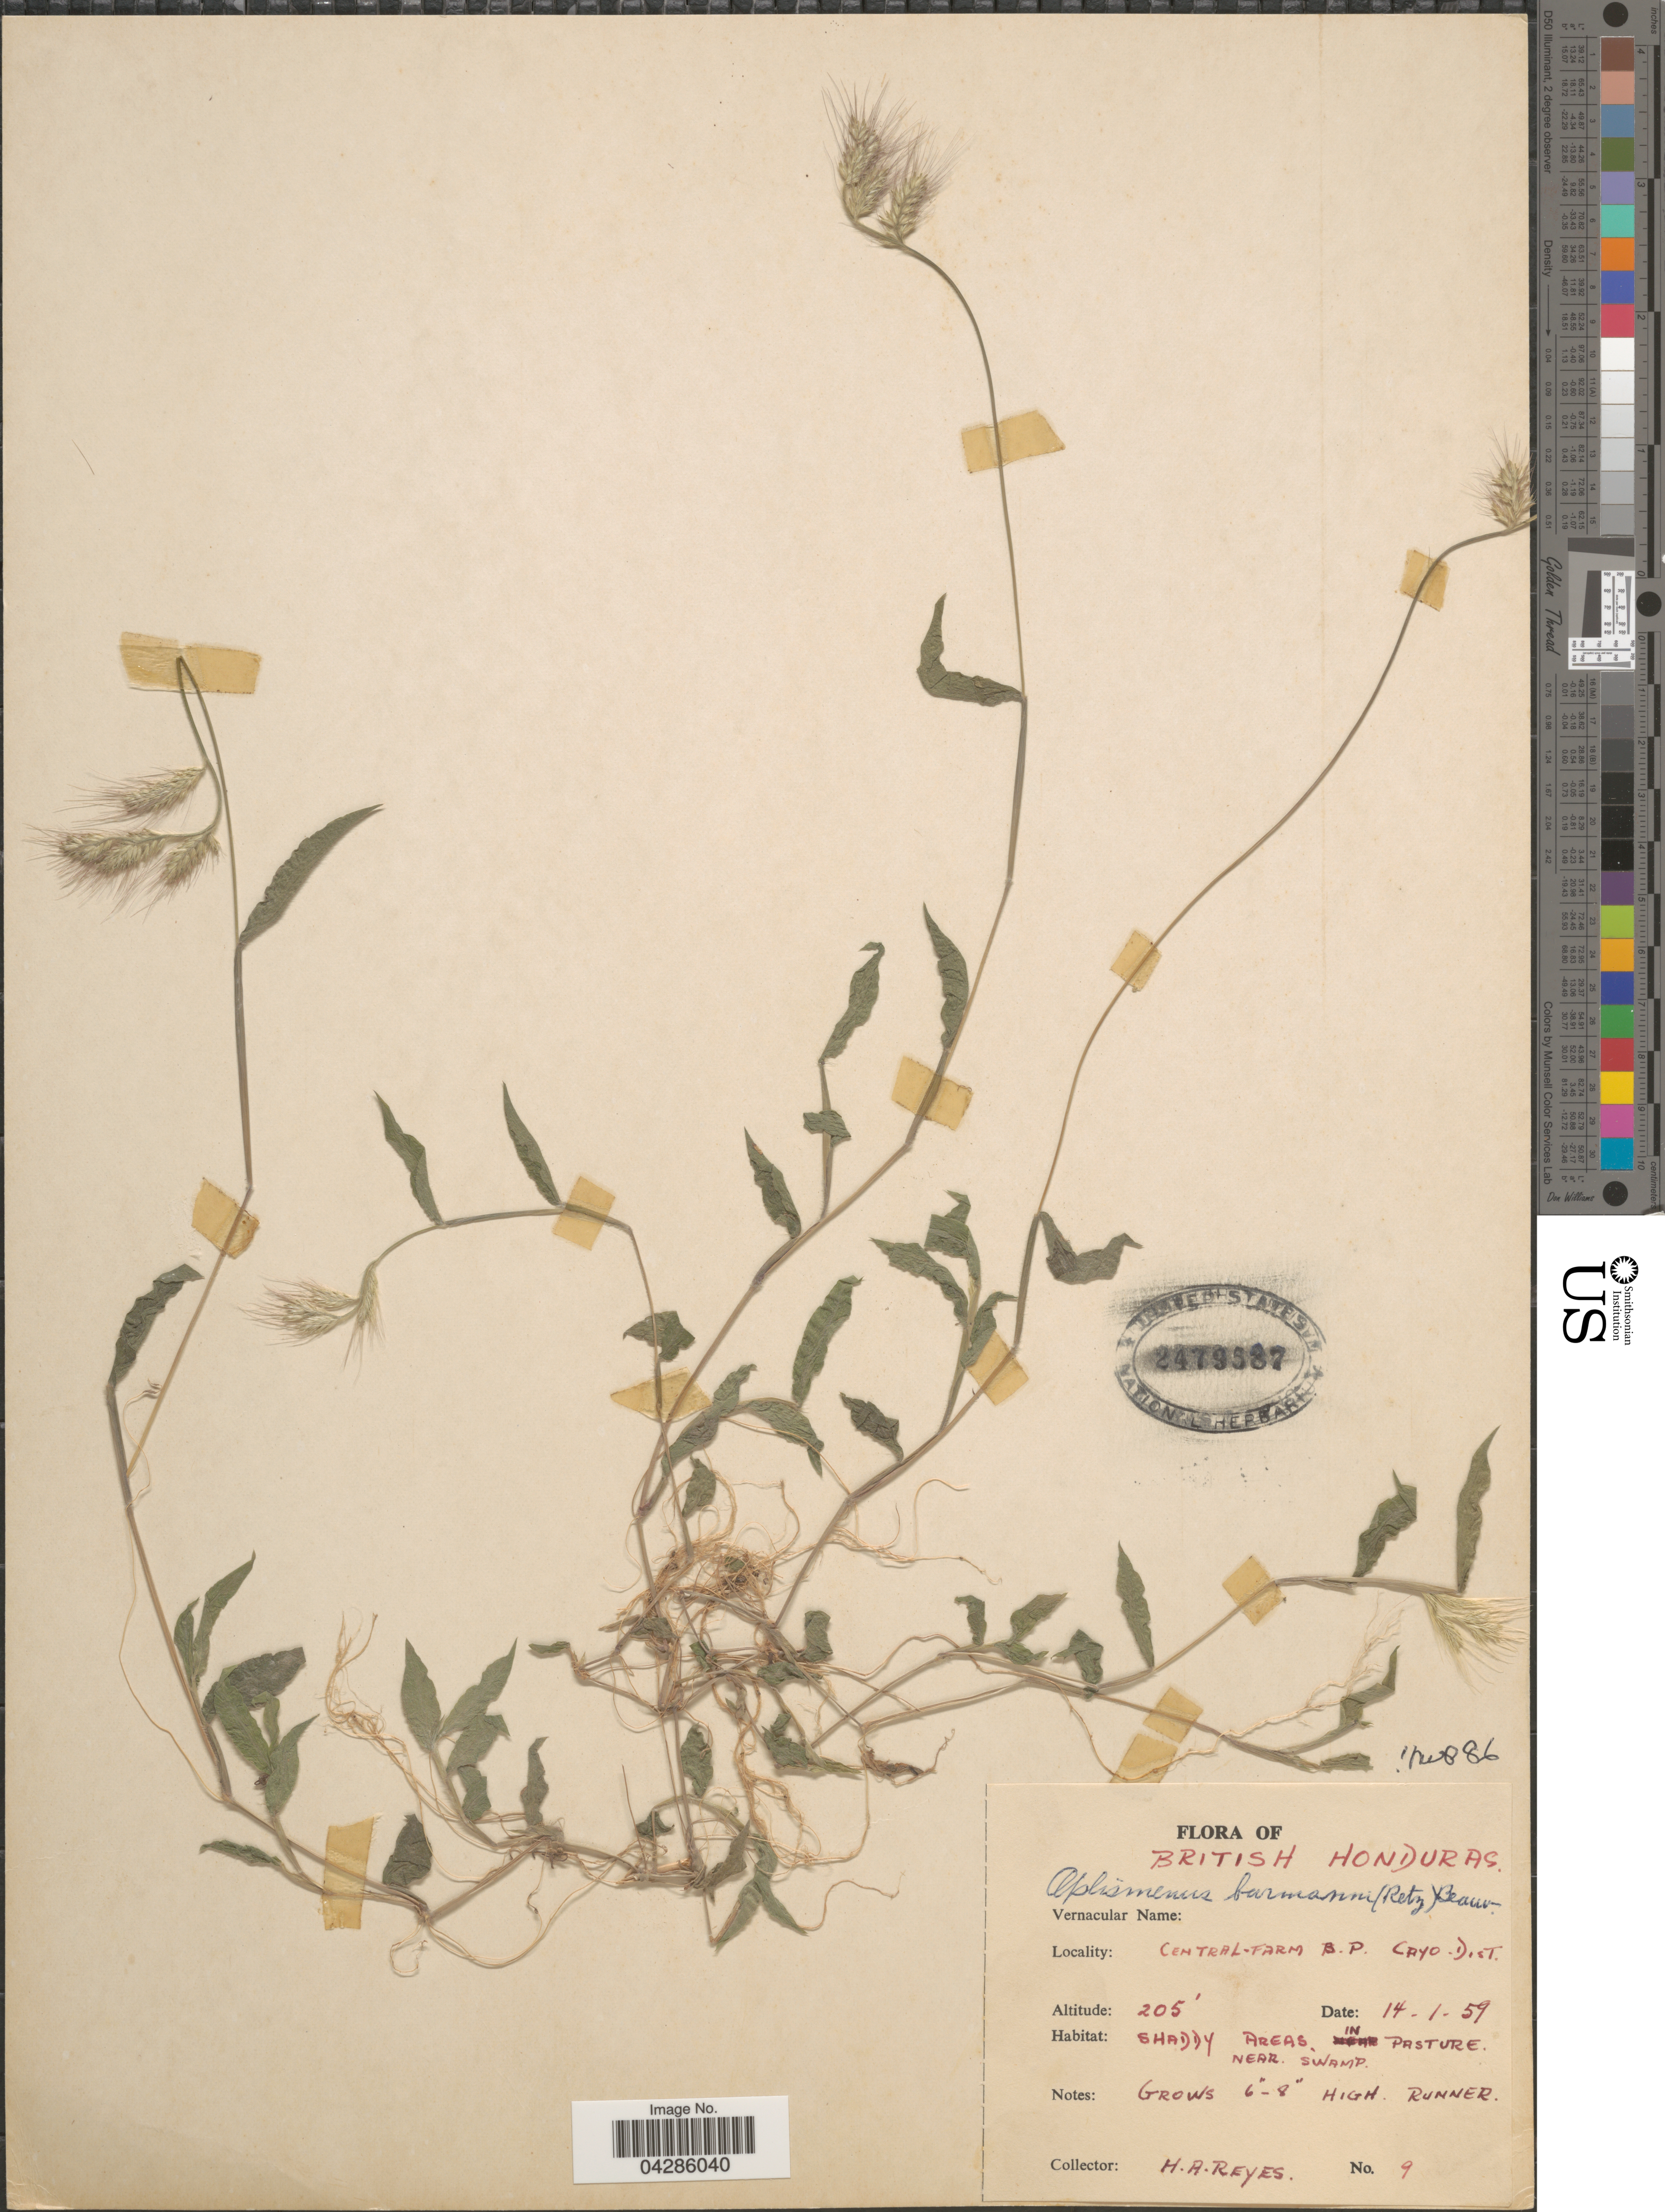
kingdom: Plantae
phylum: Tracheophyta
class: Liliopsida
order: Poales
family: Poaceae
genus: Oplismenus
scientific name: Oplismenus burmannii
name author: (Retz.) P. Beauv.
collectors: H. Reyes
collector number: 9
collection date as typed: Transcribed d/m/y: 14/1/59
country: Belize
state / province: Cayo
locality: British Honduras. Central-Farm B. P. Cayo Dist.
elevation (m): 62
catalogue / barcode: US 2479587